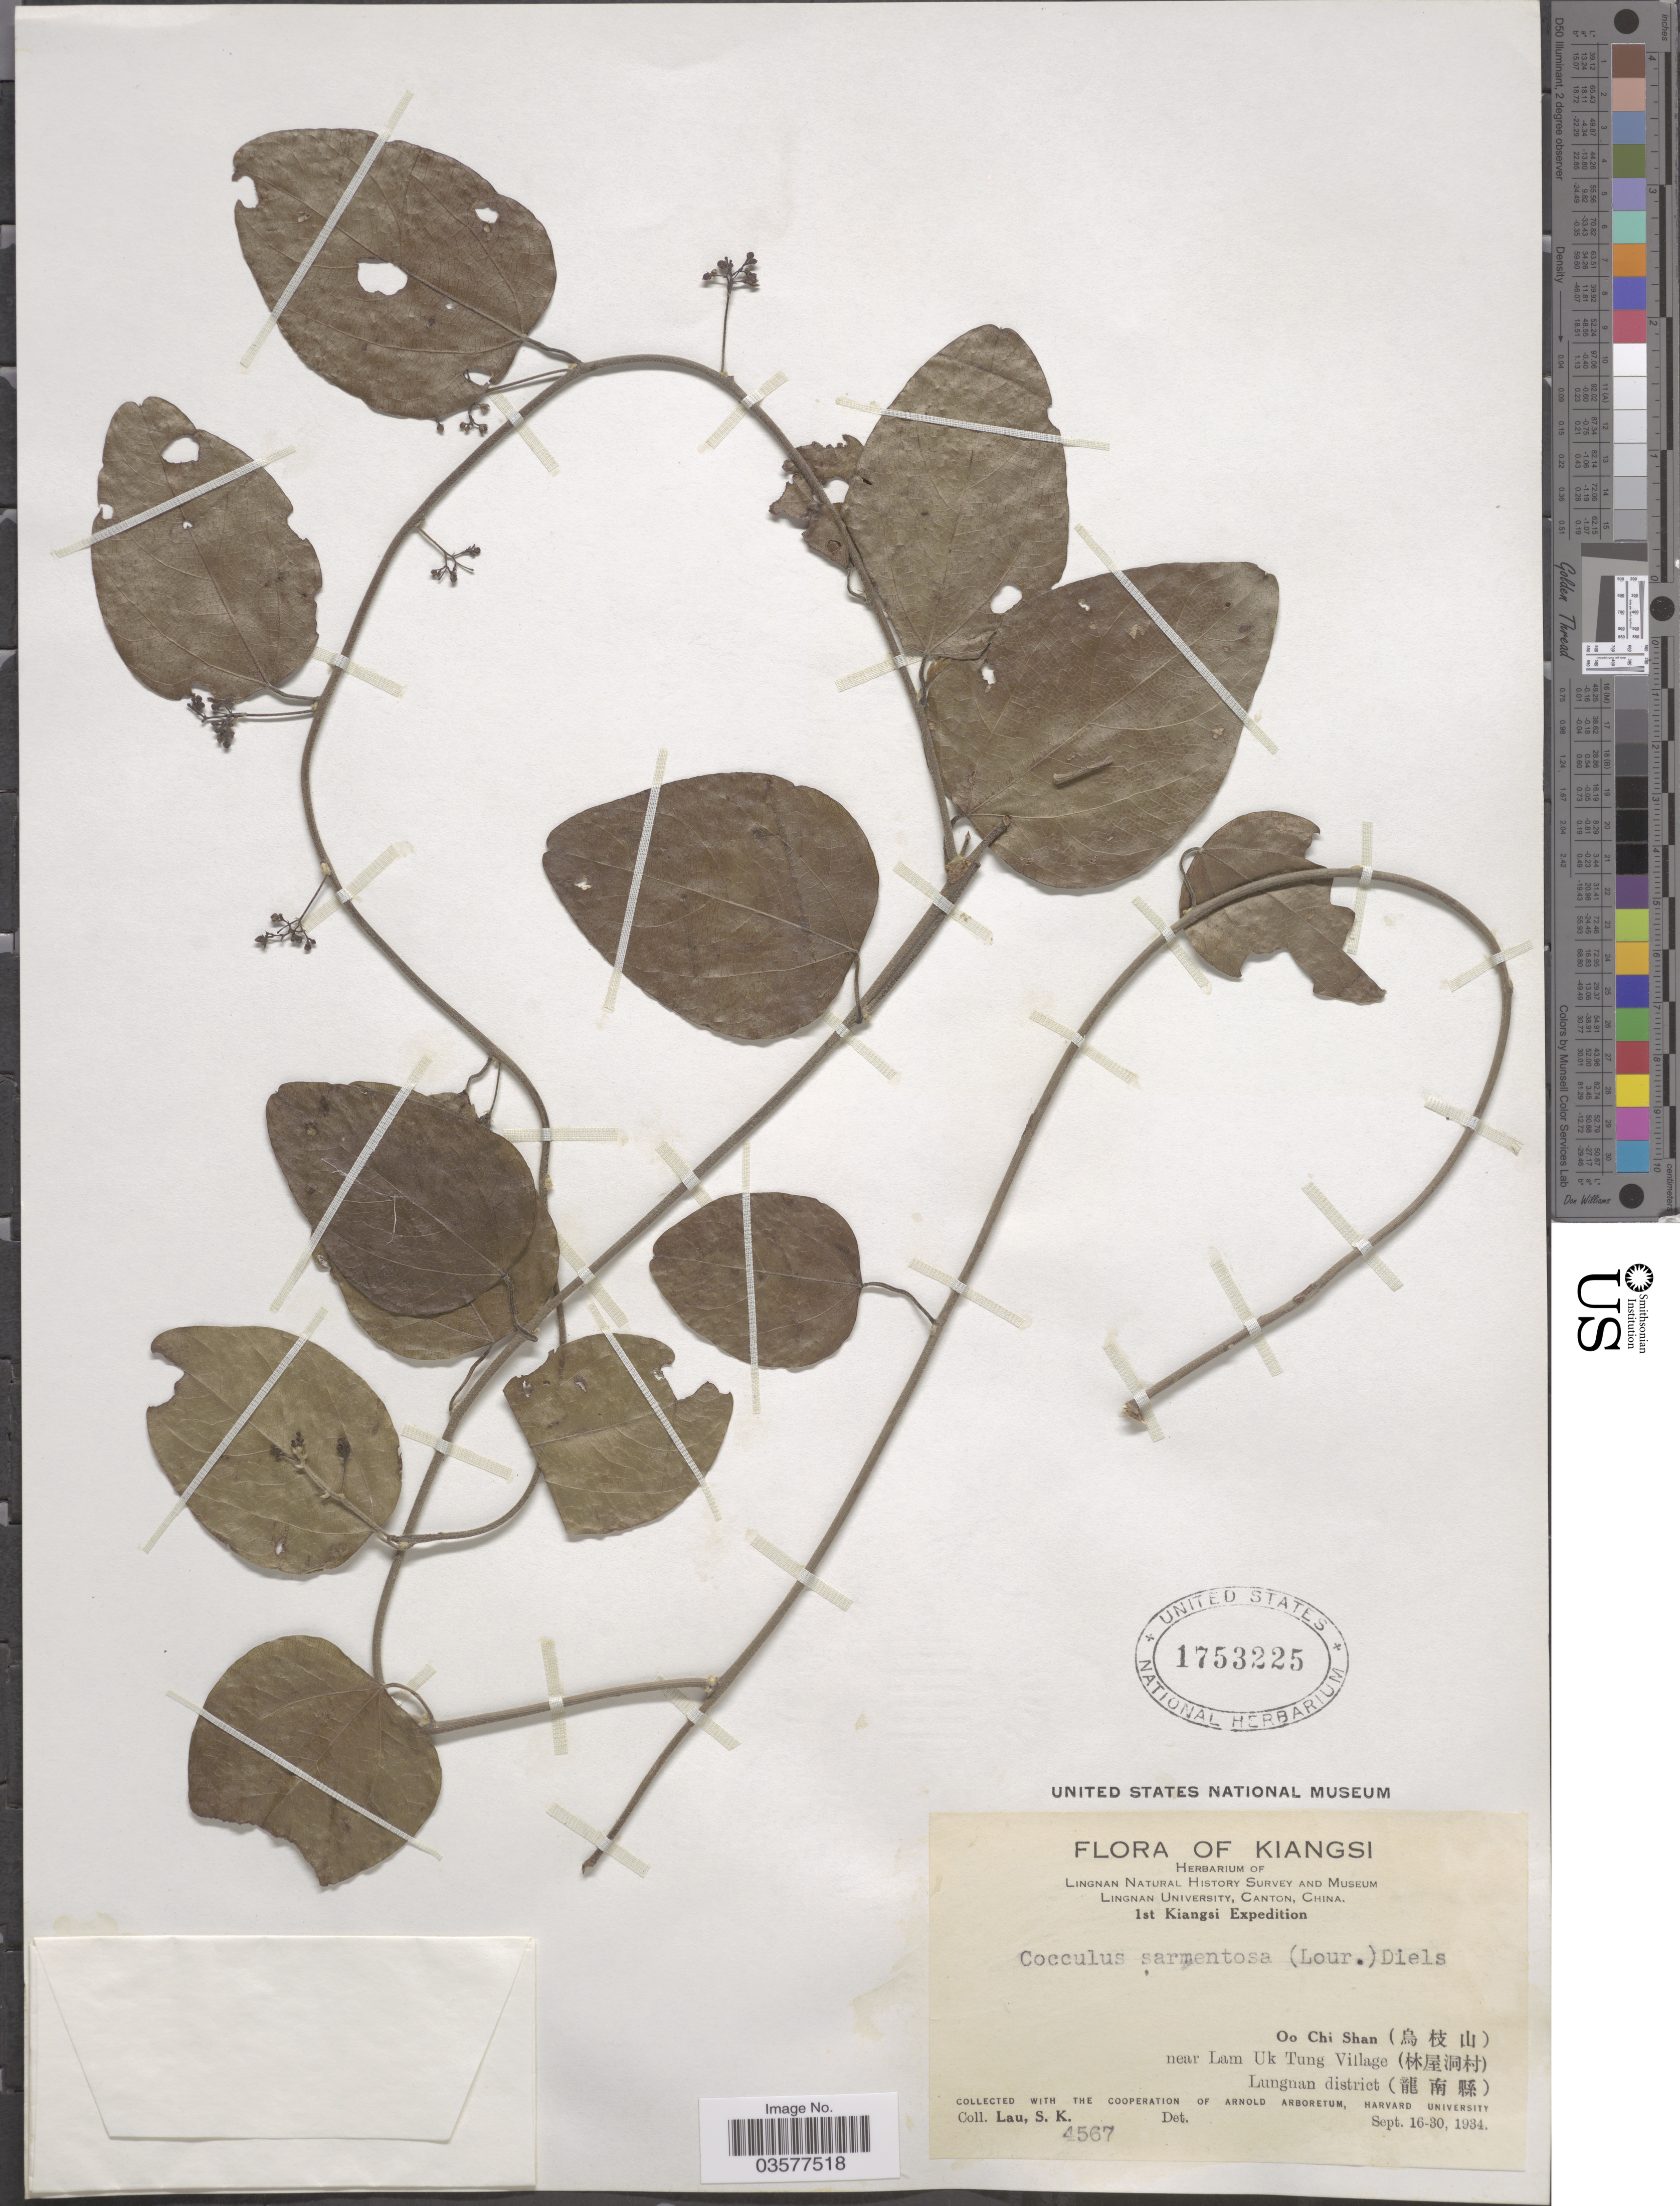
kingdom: Plantae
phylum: Tracheophyta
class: Magnoliopsida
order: Ranunculales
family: Menispermaceae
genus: Cocculus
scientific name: Cocculus orbiculatus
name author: (L.) DC.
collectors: S. K. Lau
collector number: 4567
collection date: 1934-09-16/1934-09-30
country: China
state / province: Jiangxi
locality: Kiangsi. Oo Chi Shan (X) near Lam Uk Tung Village (X) Lungnan district (X).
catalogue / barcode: US 1753225